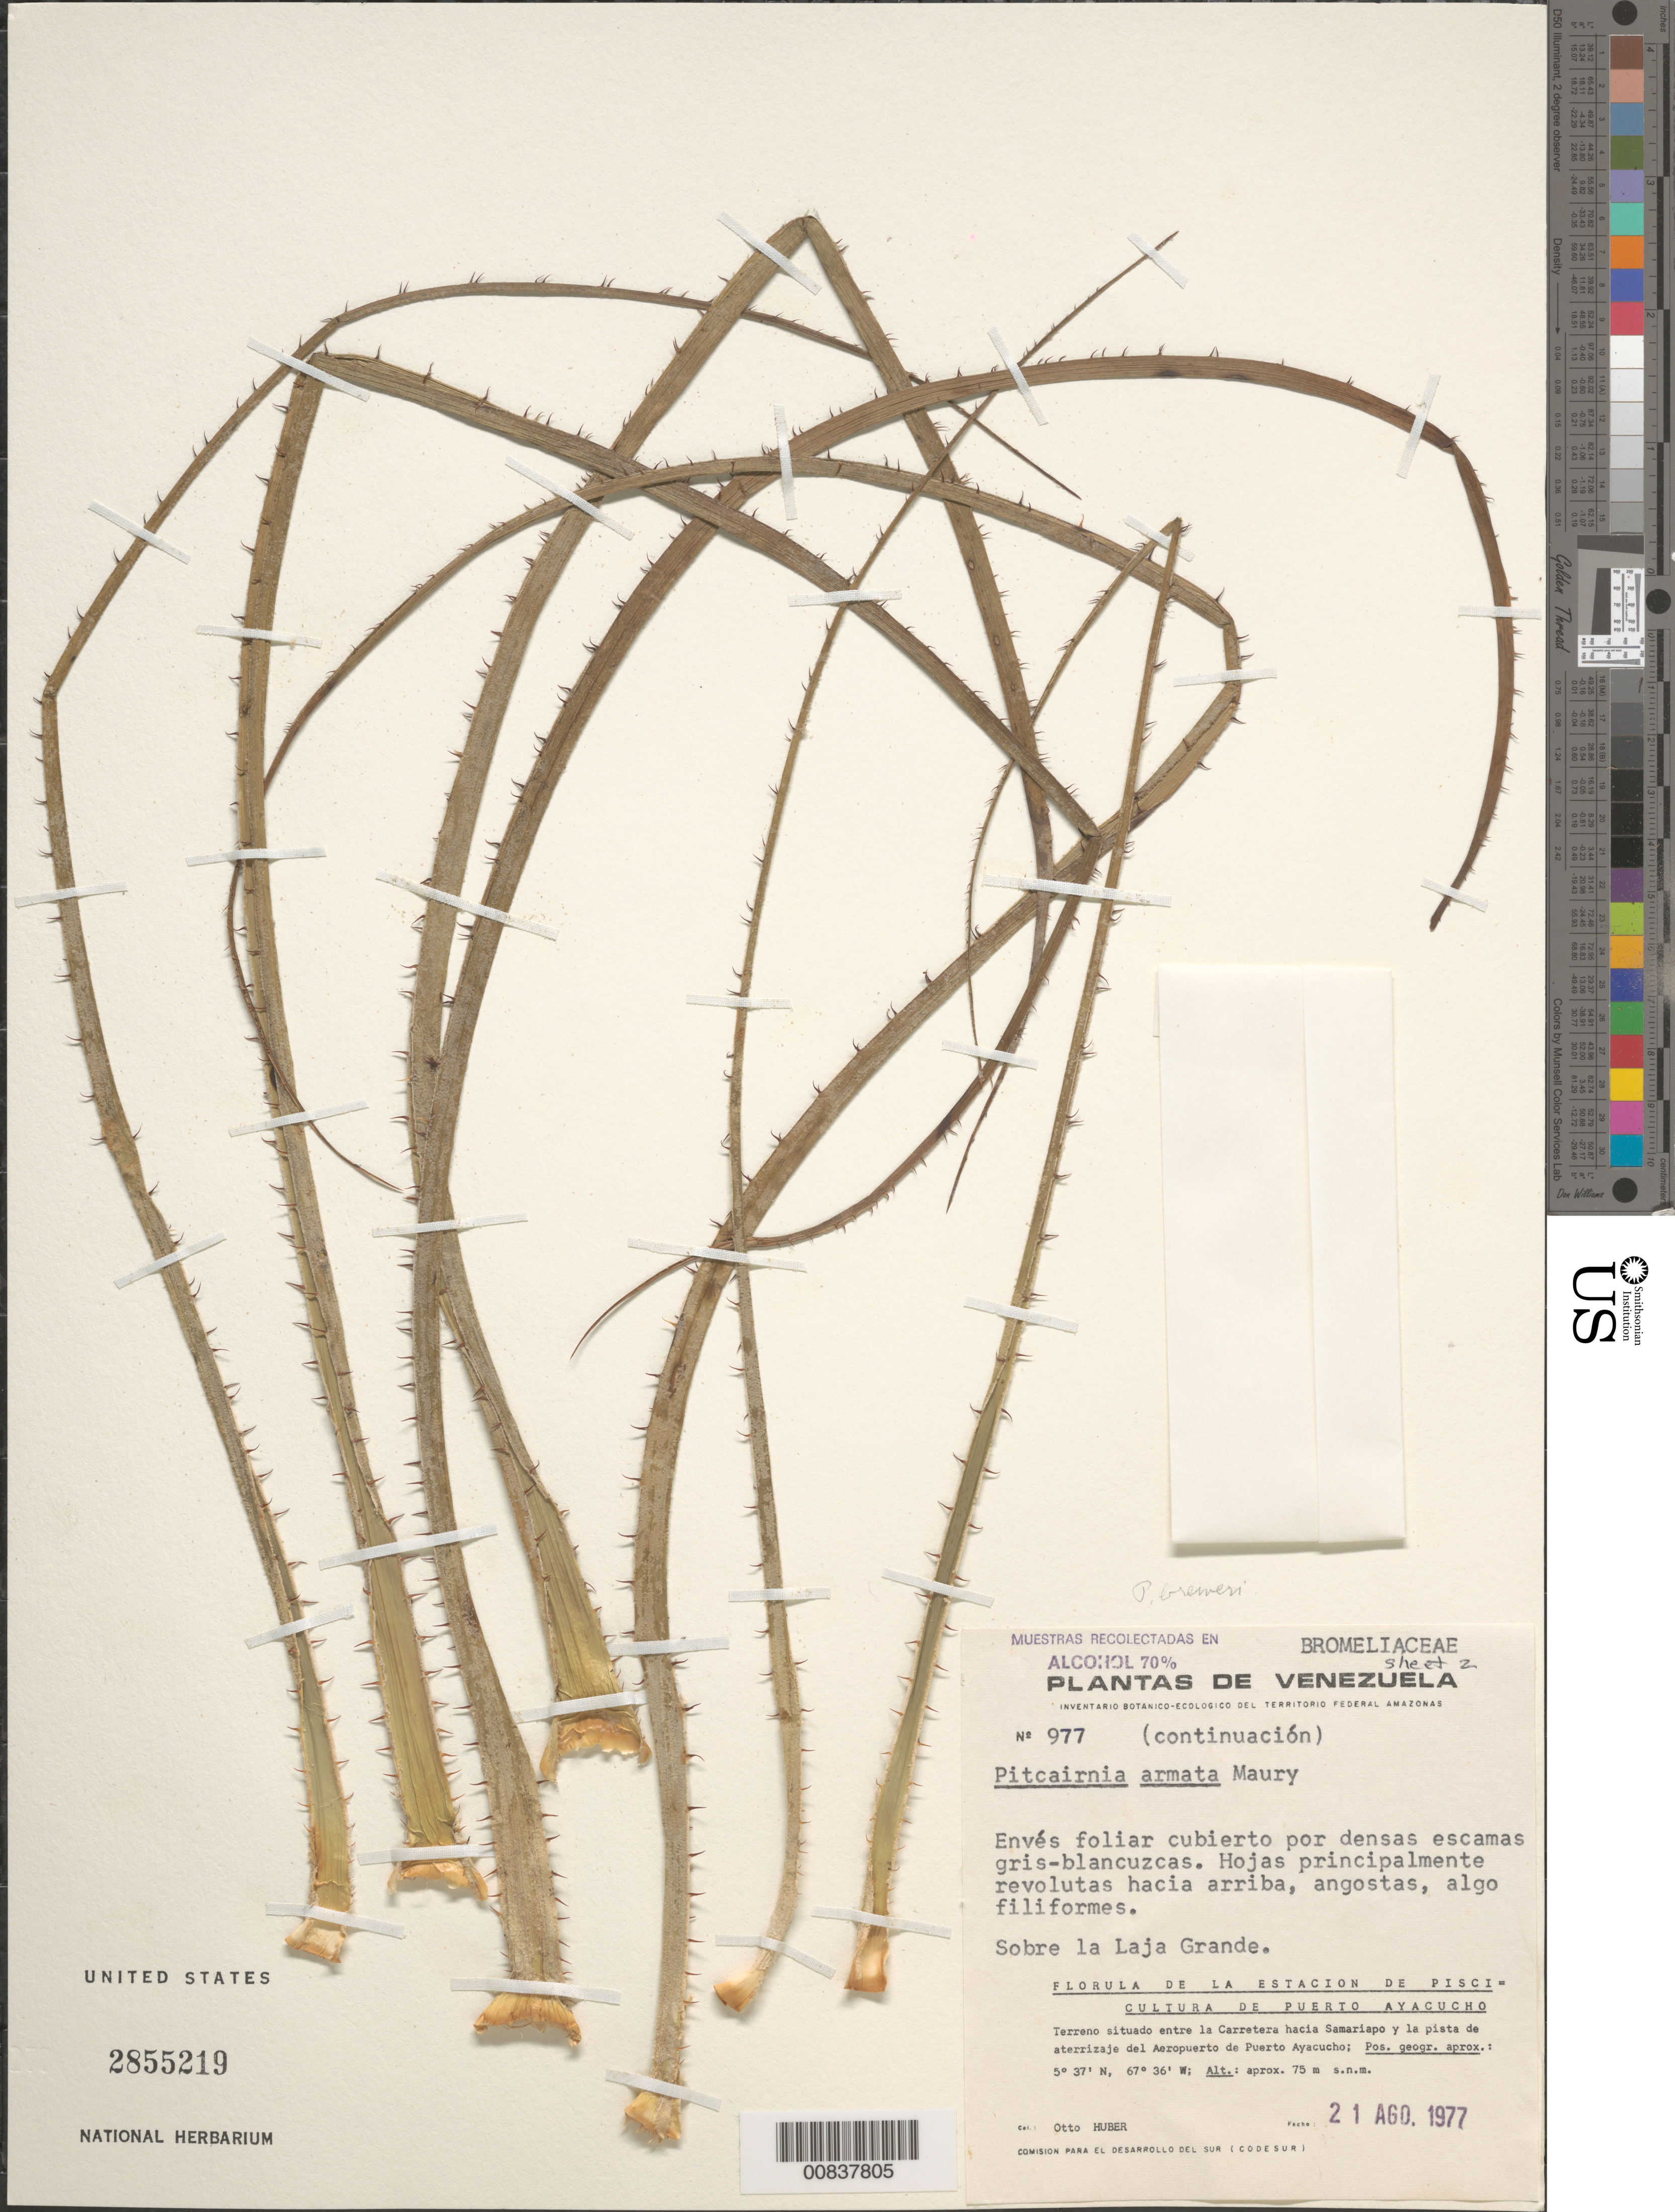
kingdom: Plantae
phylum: Tracheophyta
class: Liliopsida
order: Poales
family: Bromeliaceae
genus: Pitcairnia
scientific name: Pitcairnia armata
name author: Maury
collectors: O. Huber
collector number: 977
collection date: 1977-08-21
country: Venezuela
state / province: Amazonas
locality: Sobre la Laja Grande. De Pisci-cultura de Puerto Ayacucho. Terreno situado entre la Carretera hacia Samariapo y la pista de aterrizaje del Aeropuerto de Puerto Ayacucho.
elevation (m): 75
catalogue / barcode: US 2855219